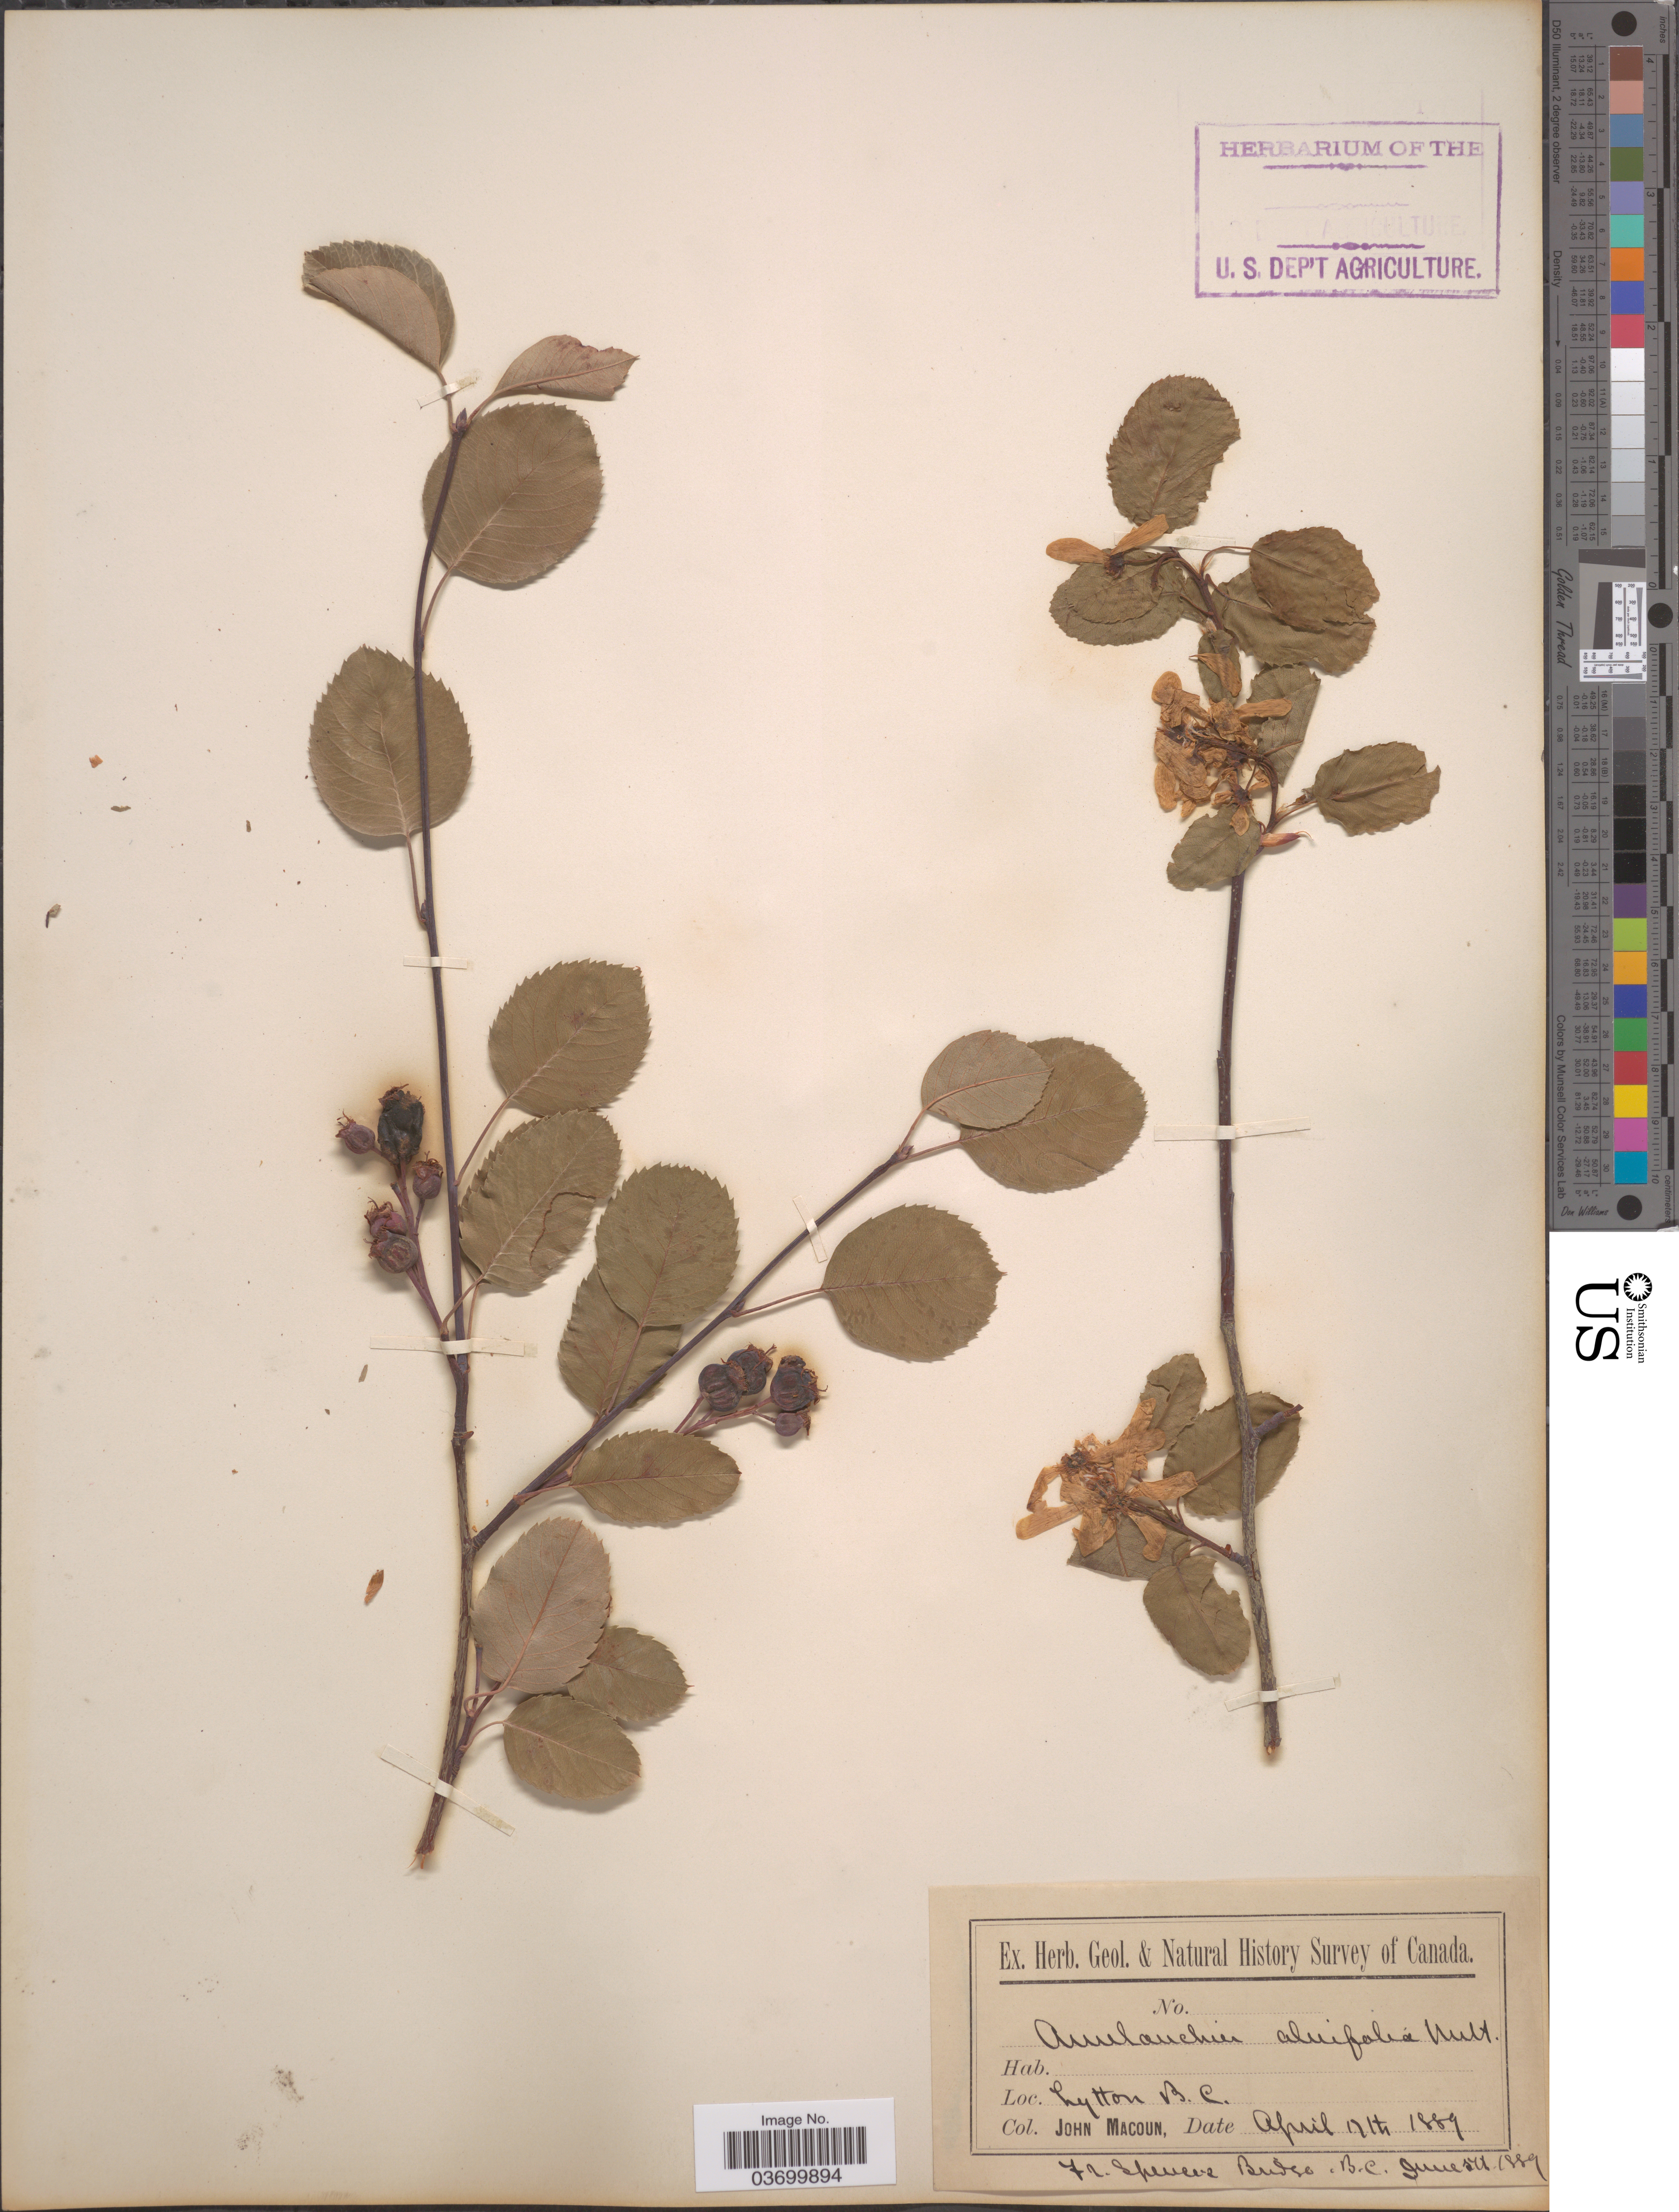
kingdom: Plantae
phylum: Tracheophyta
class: Magnoliopsida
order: Rosales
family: Rosaceae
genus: Amelanchier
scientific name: Amelanchier alnifolia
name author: (Nutt.) Nutt. ex M. Roem.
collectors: J. Macoun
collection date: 1889-04-17/1889-06-17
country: Canada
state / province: British Columbia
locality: Lytton. Spencer Bridge.